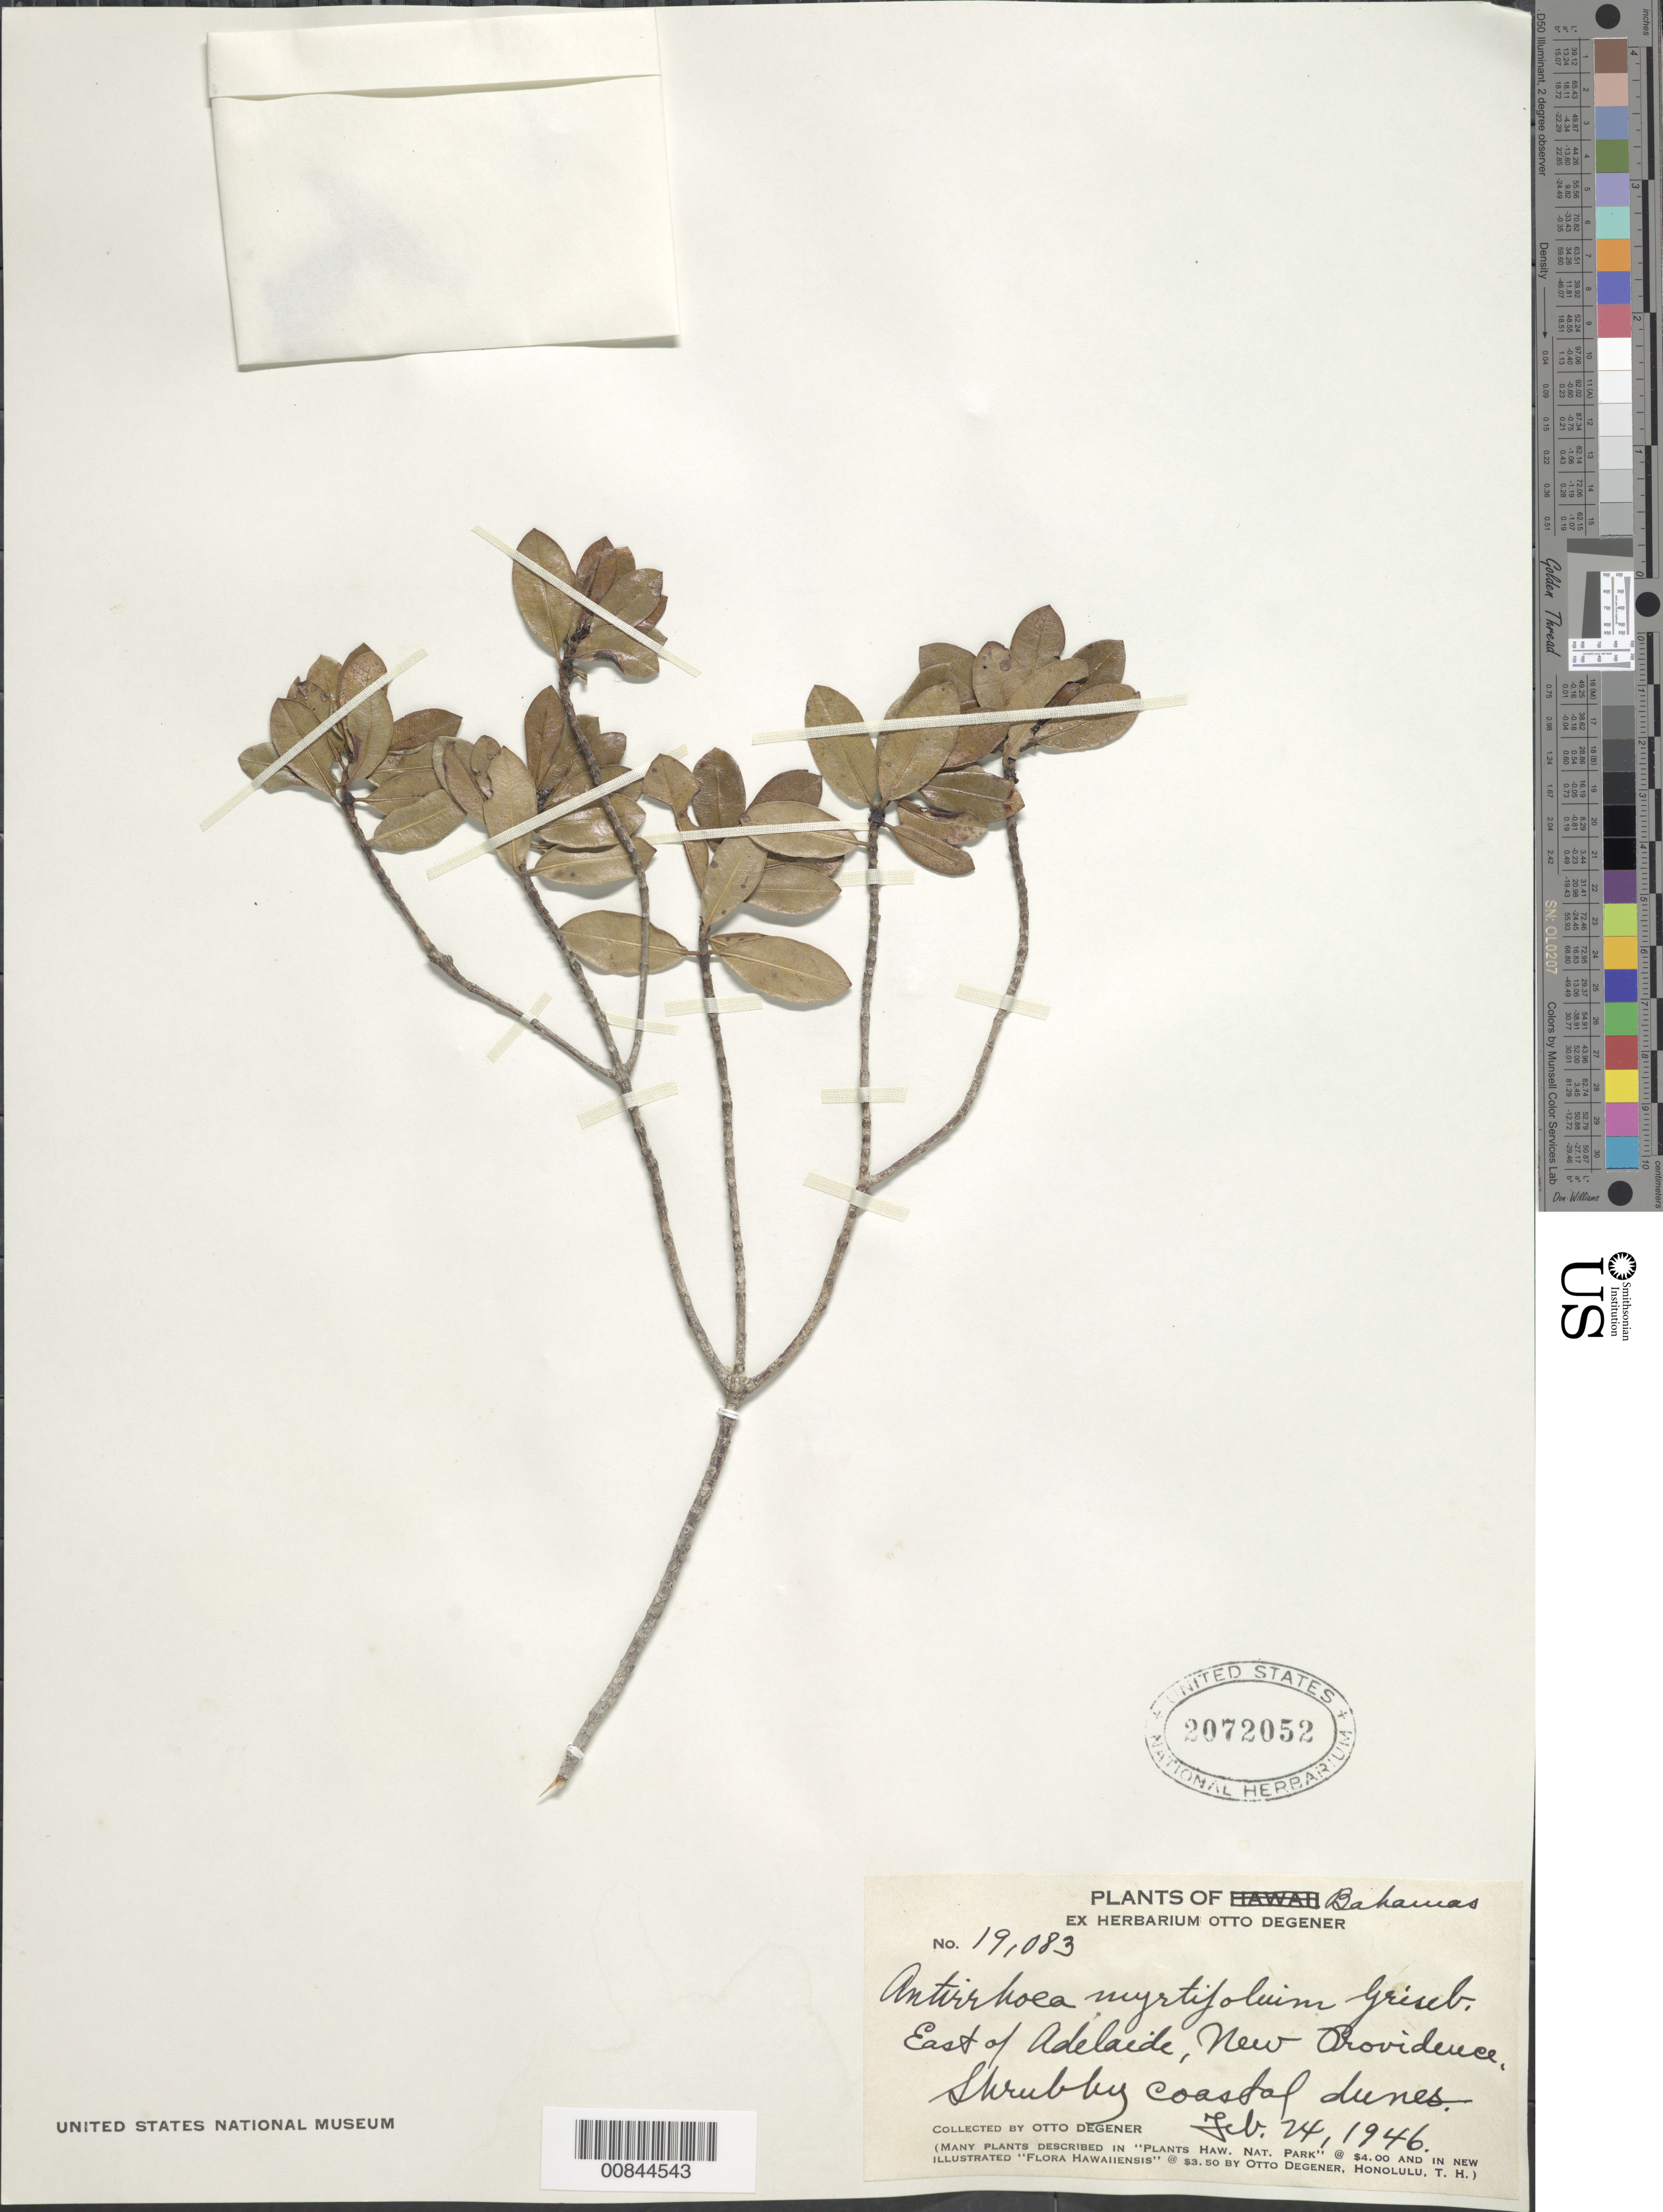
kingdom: Plantae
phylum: Tracheophyta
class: Magnoliopsida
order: Gentianales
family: Rubiaceae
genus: Stenostomum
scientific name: Stenostomum myrtifolium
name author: Griseb.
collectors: O. Degener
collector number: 19083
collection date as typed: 24 Feb 1946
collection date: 1946-02-24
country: Bahamas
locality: East of Adelaide, New Providence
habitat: Shrubby coastal dunes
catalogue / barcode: US 2072052